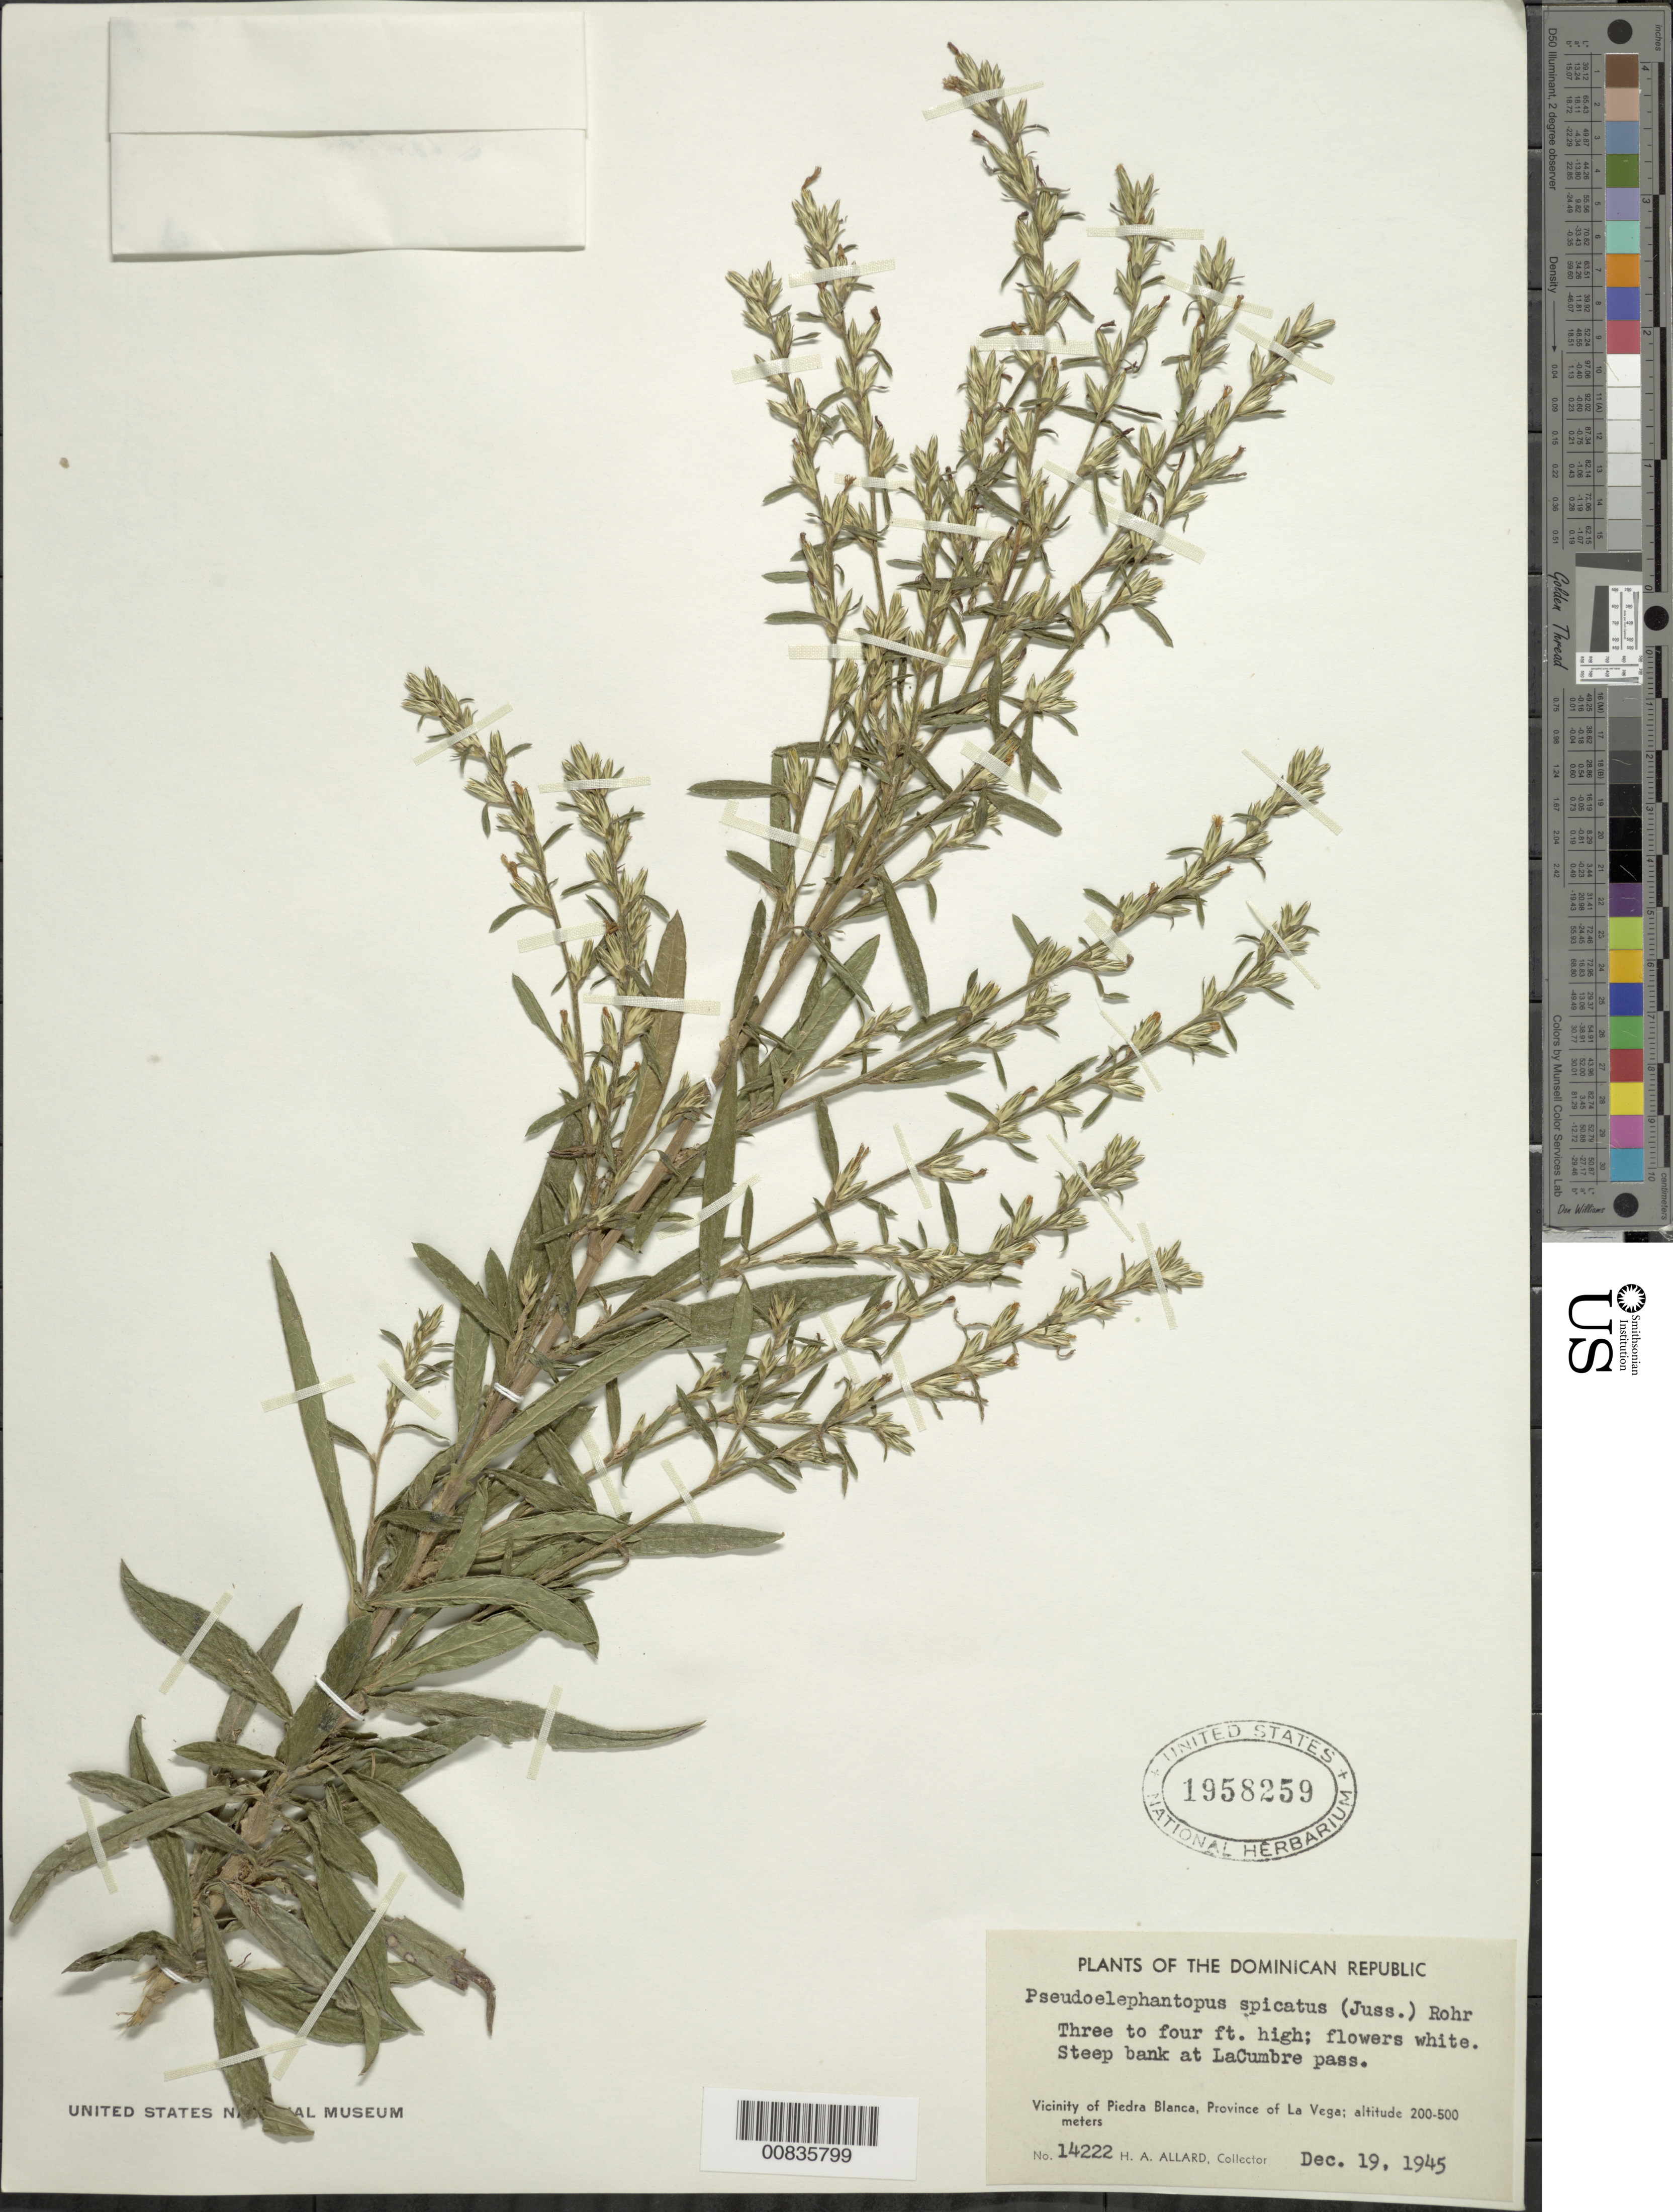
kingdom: Plantae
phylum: Tracheophyta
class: Magnoliopsida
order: Asterales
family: Asteraceae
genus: Pseudelephantopus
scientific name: Pseudelephantopus spicatus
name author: (Juss. ex Aubl.) C.F. Baker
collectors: H. A. Allard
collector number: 14222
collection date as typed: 19 Dec 1945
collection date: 1945-12-19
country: Dominican Republic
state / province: La Vega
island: Hispaniola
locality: Vicinity of Piedra Blanca, La Cumbre pass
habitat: Steep bank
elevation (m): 200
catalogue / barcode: US 1958259